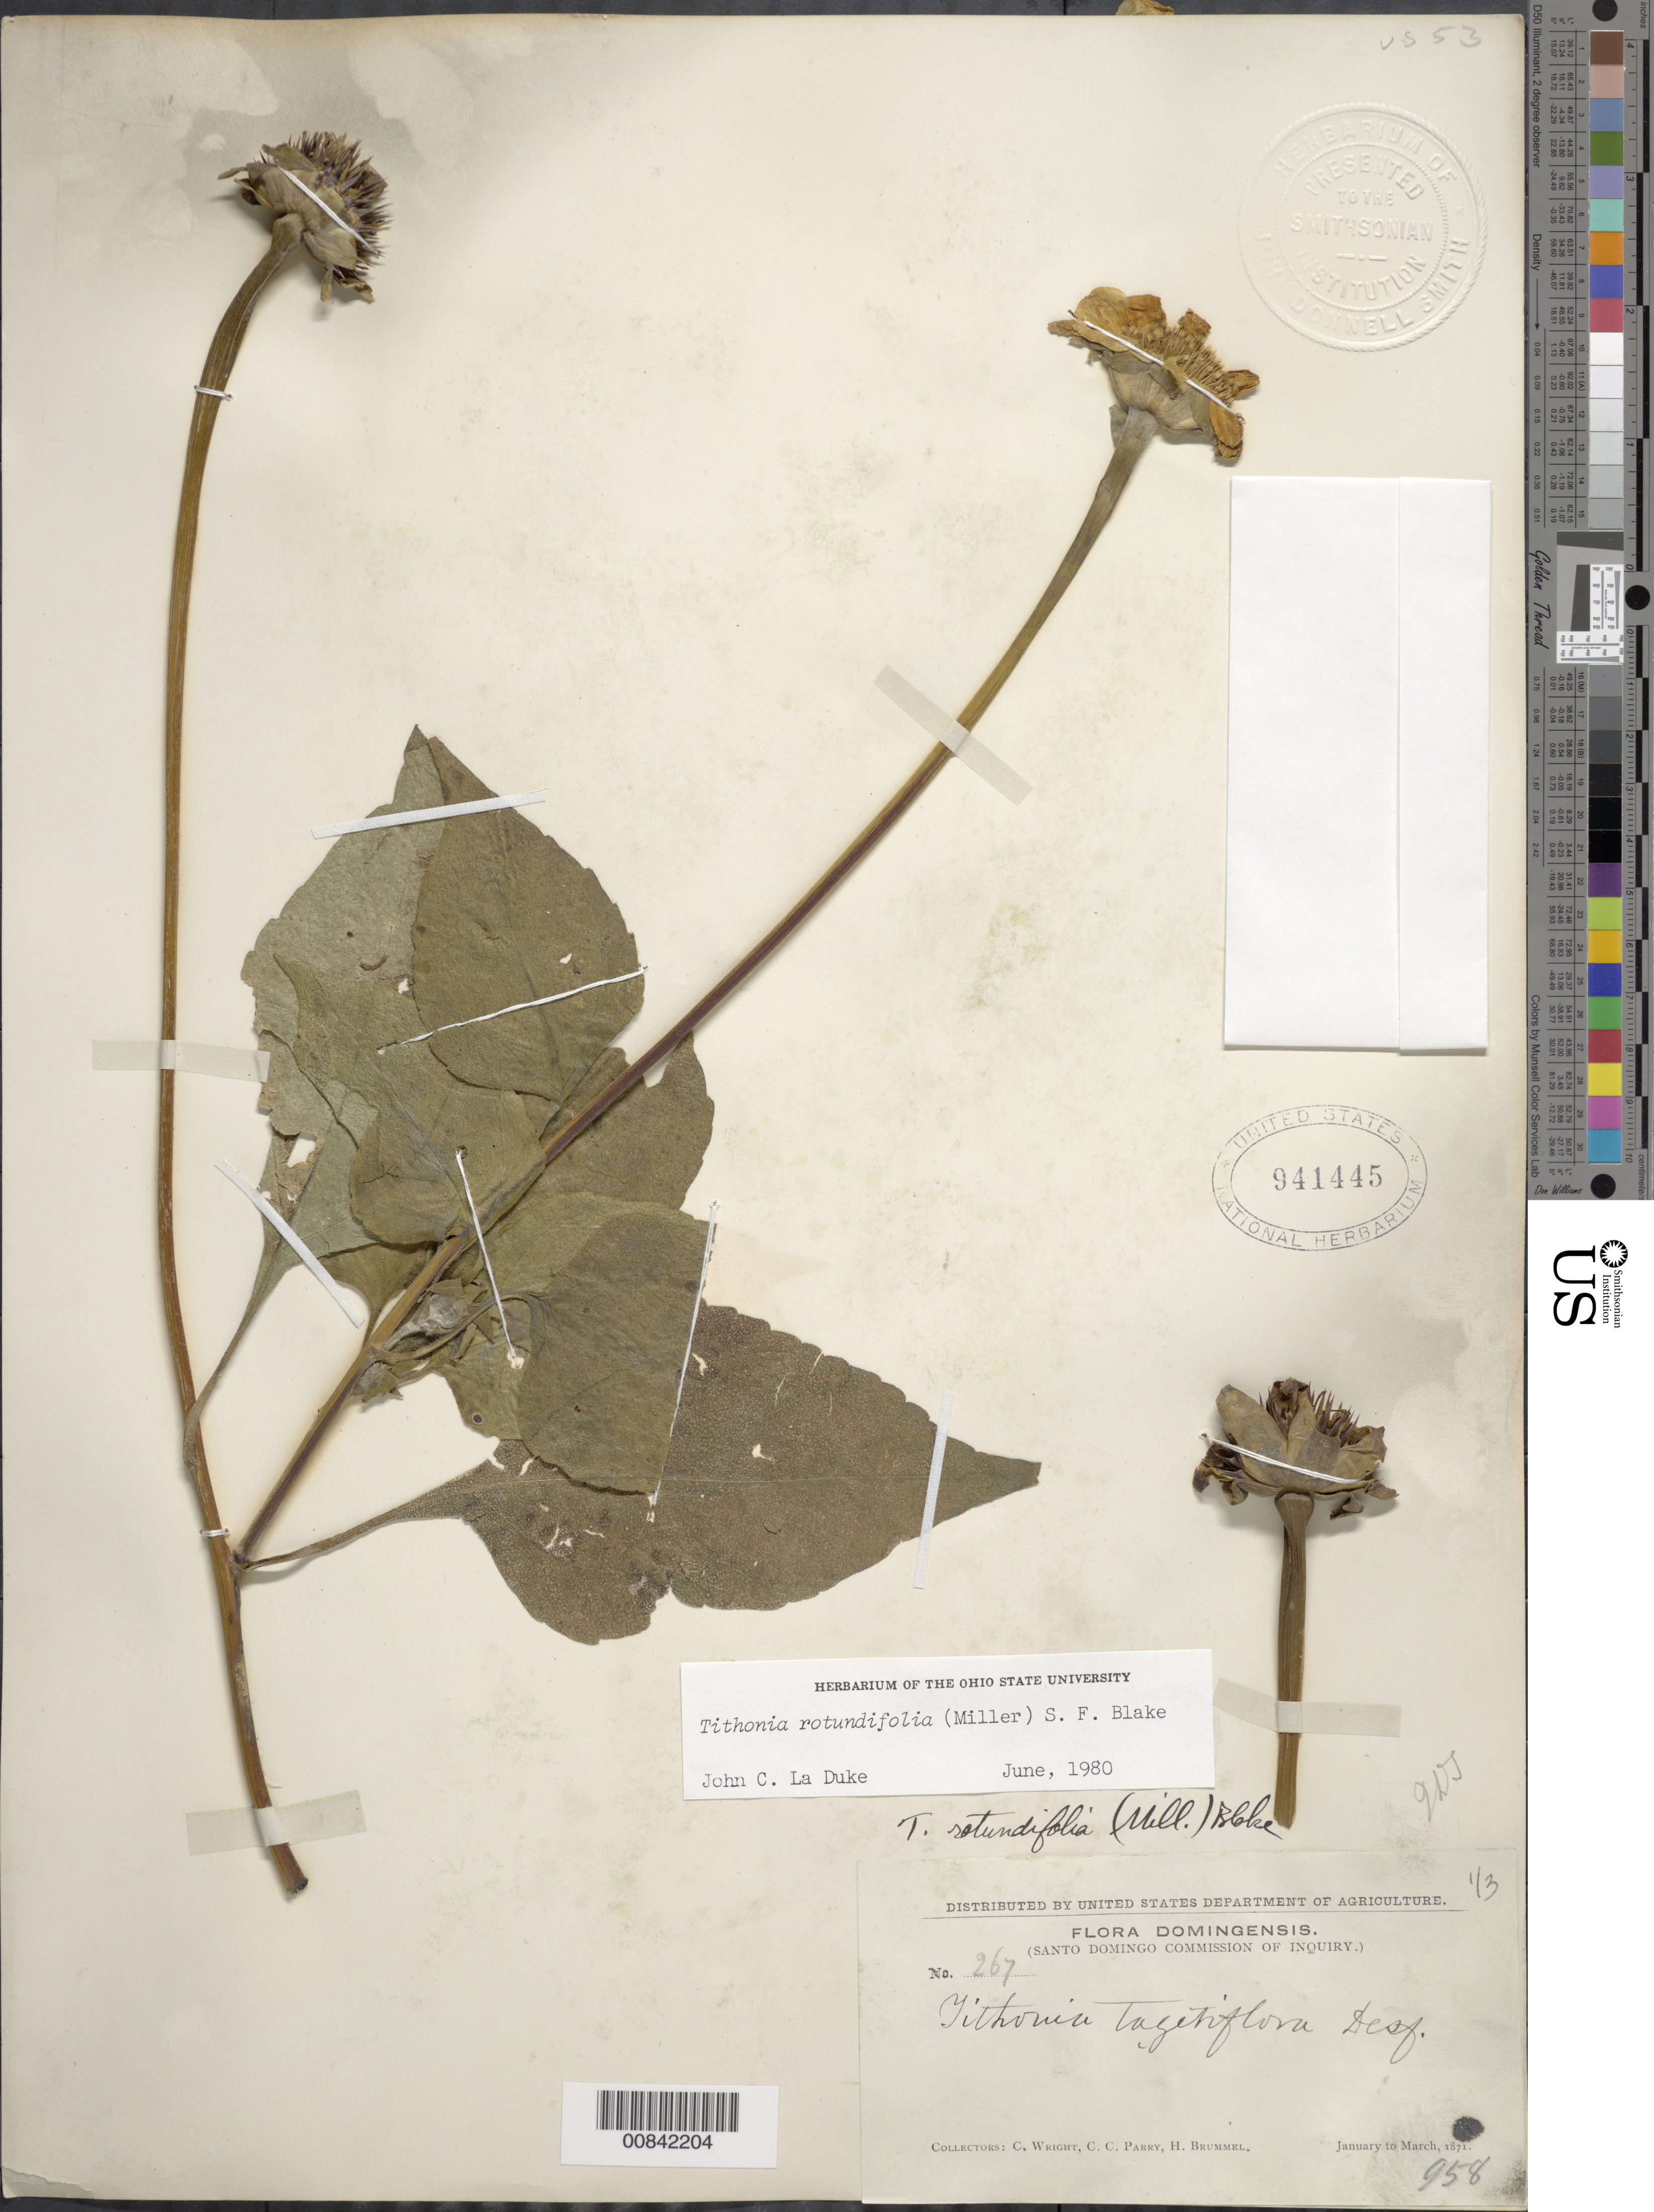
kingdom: Plantae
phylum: Tracheophyta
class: Magnoliopsida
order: Asterales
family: Asteraceae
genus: Tithonia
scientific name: Tithonia rotundifolia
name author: (Mill.) S.F. Blake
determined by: La Duke, J. C.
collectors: C. Wright, C. C. Parry & H. Brummel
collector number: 267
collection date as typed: Jan 1871 to -- Mar 1871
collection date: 1871-01/1871-03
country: Dominican Republic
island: Hispaniola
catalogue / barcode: US 941445